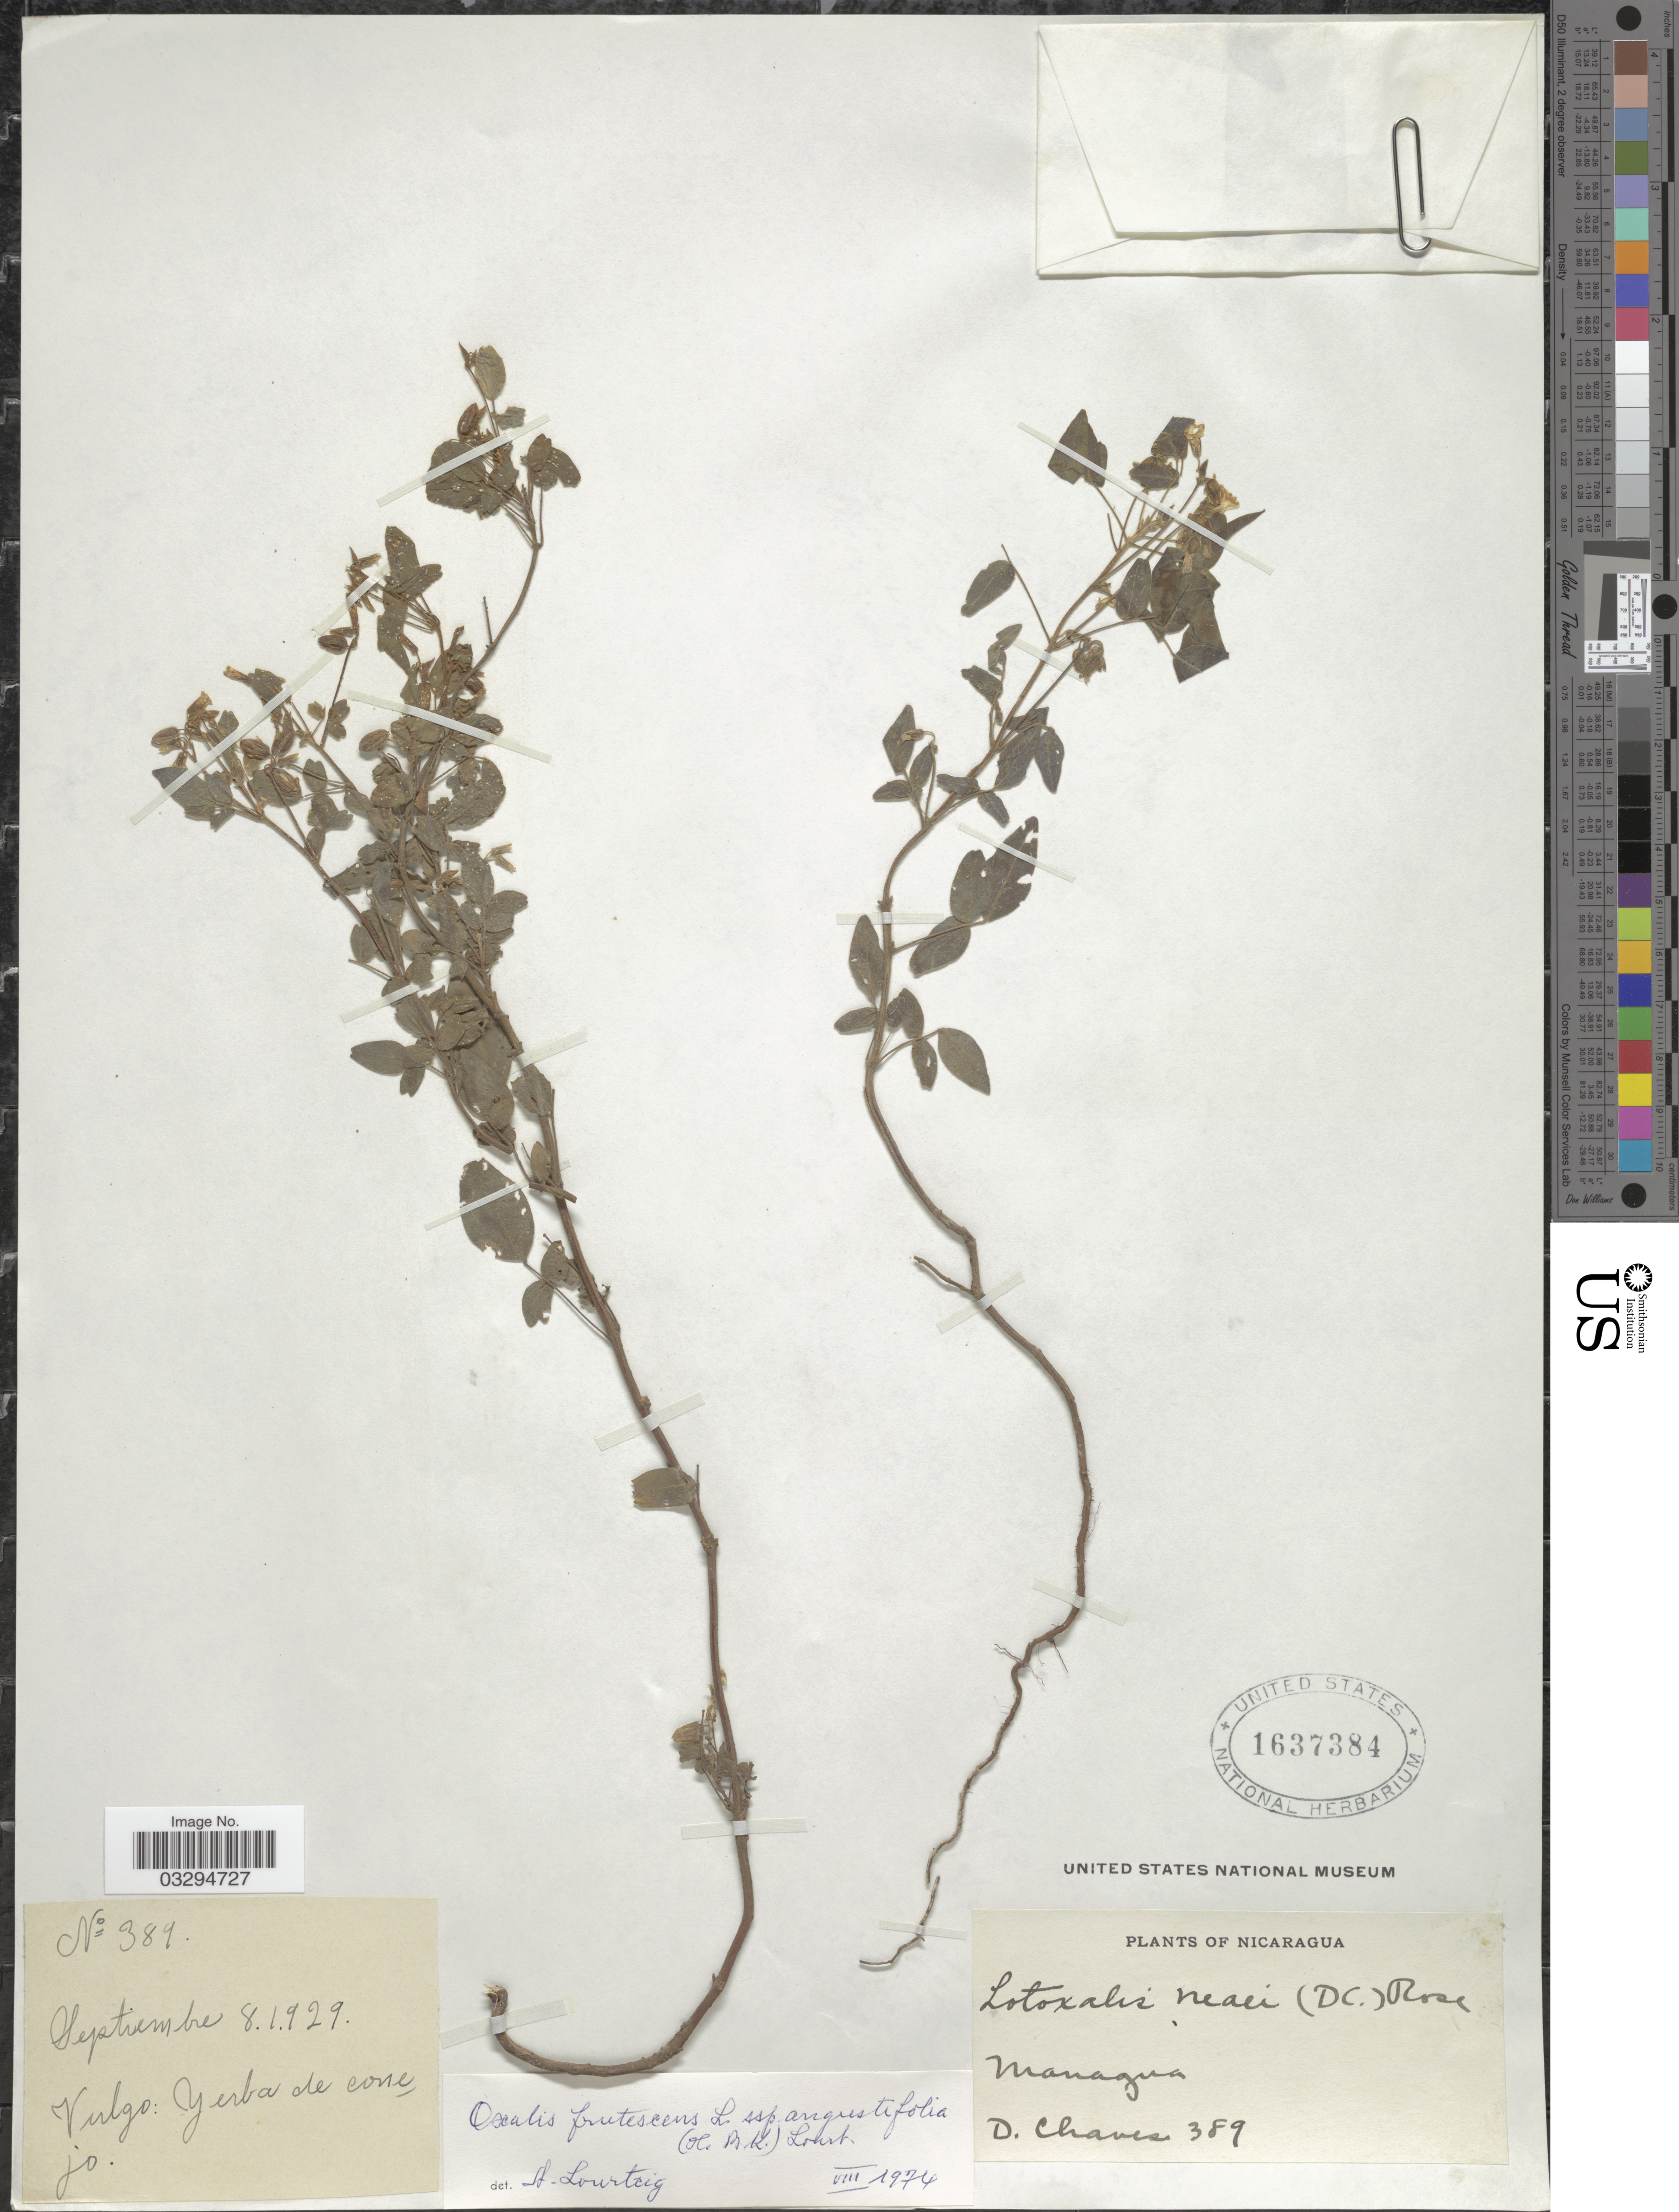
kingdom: Plantae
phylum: Tracheophyta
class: Magnoliopsida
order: Oxalidales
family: Oxalidaceae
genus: Oxalis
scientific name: Oxalis frutescens subsp. angustifolia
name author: (Kunth) Lourteig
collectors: D. Chaves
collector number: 389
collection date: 1929-09-08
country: Nicaragua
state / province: Managua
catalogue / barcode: US 1637384